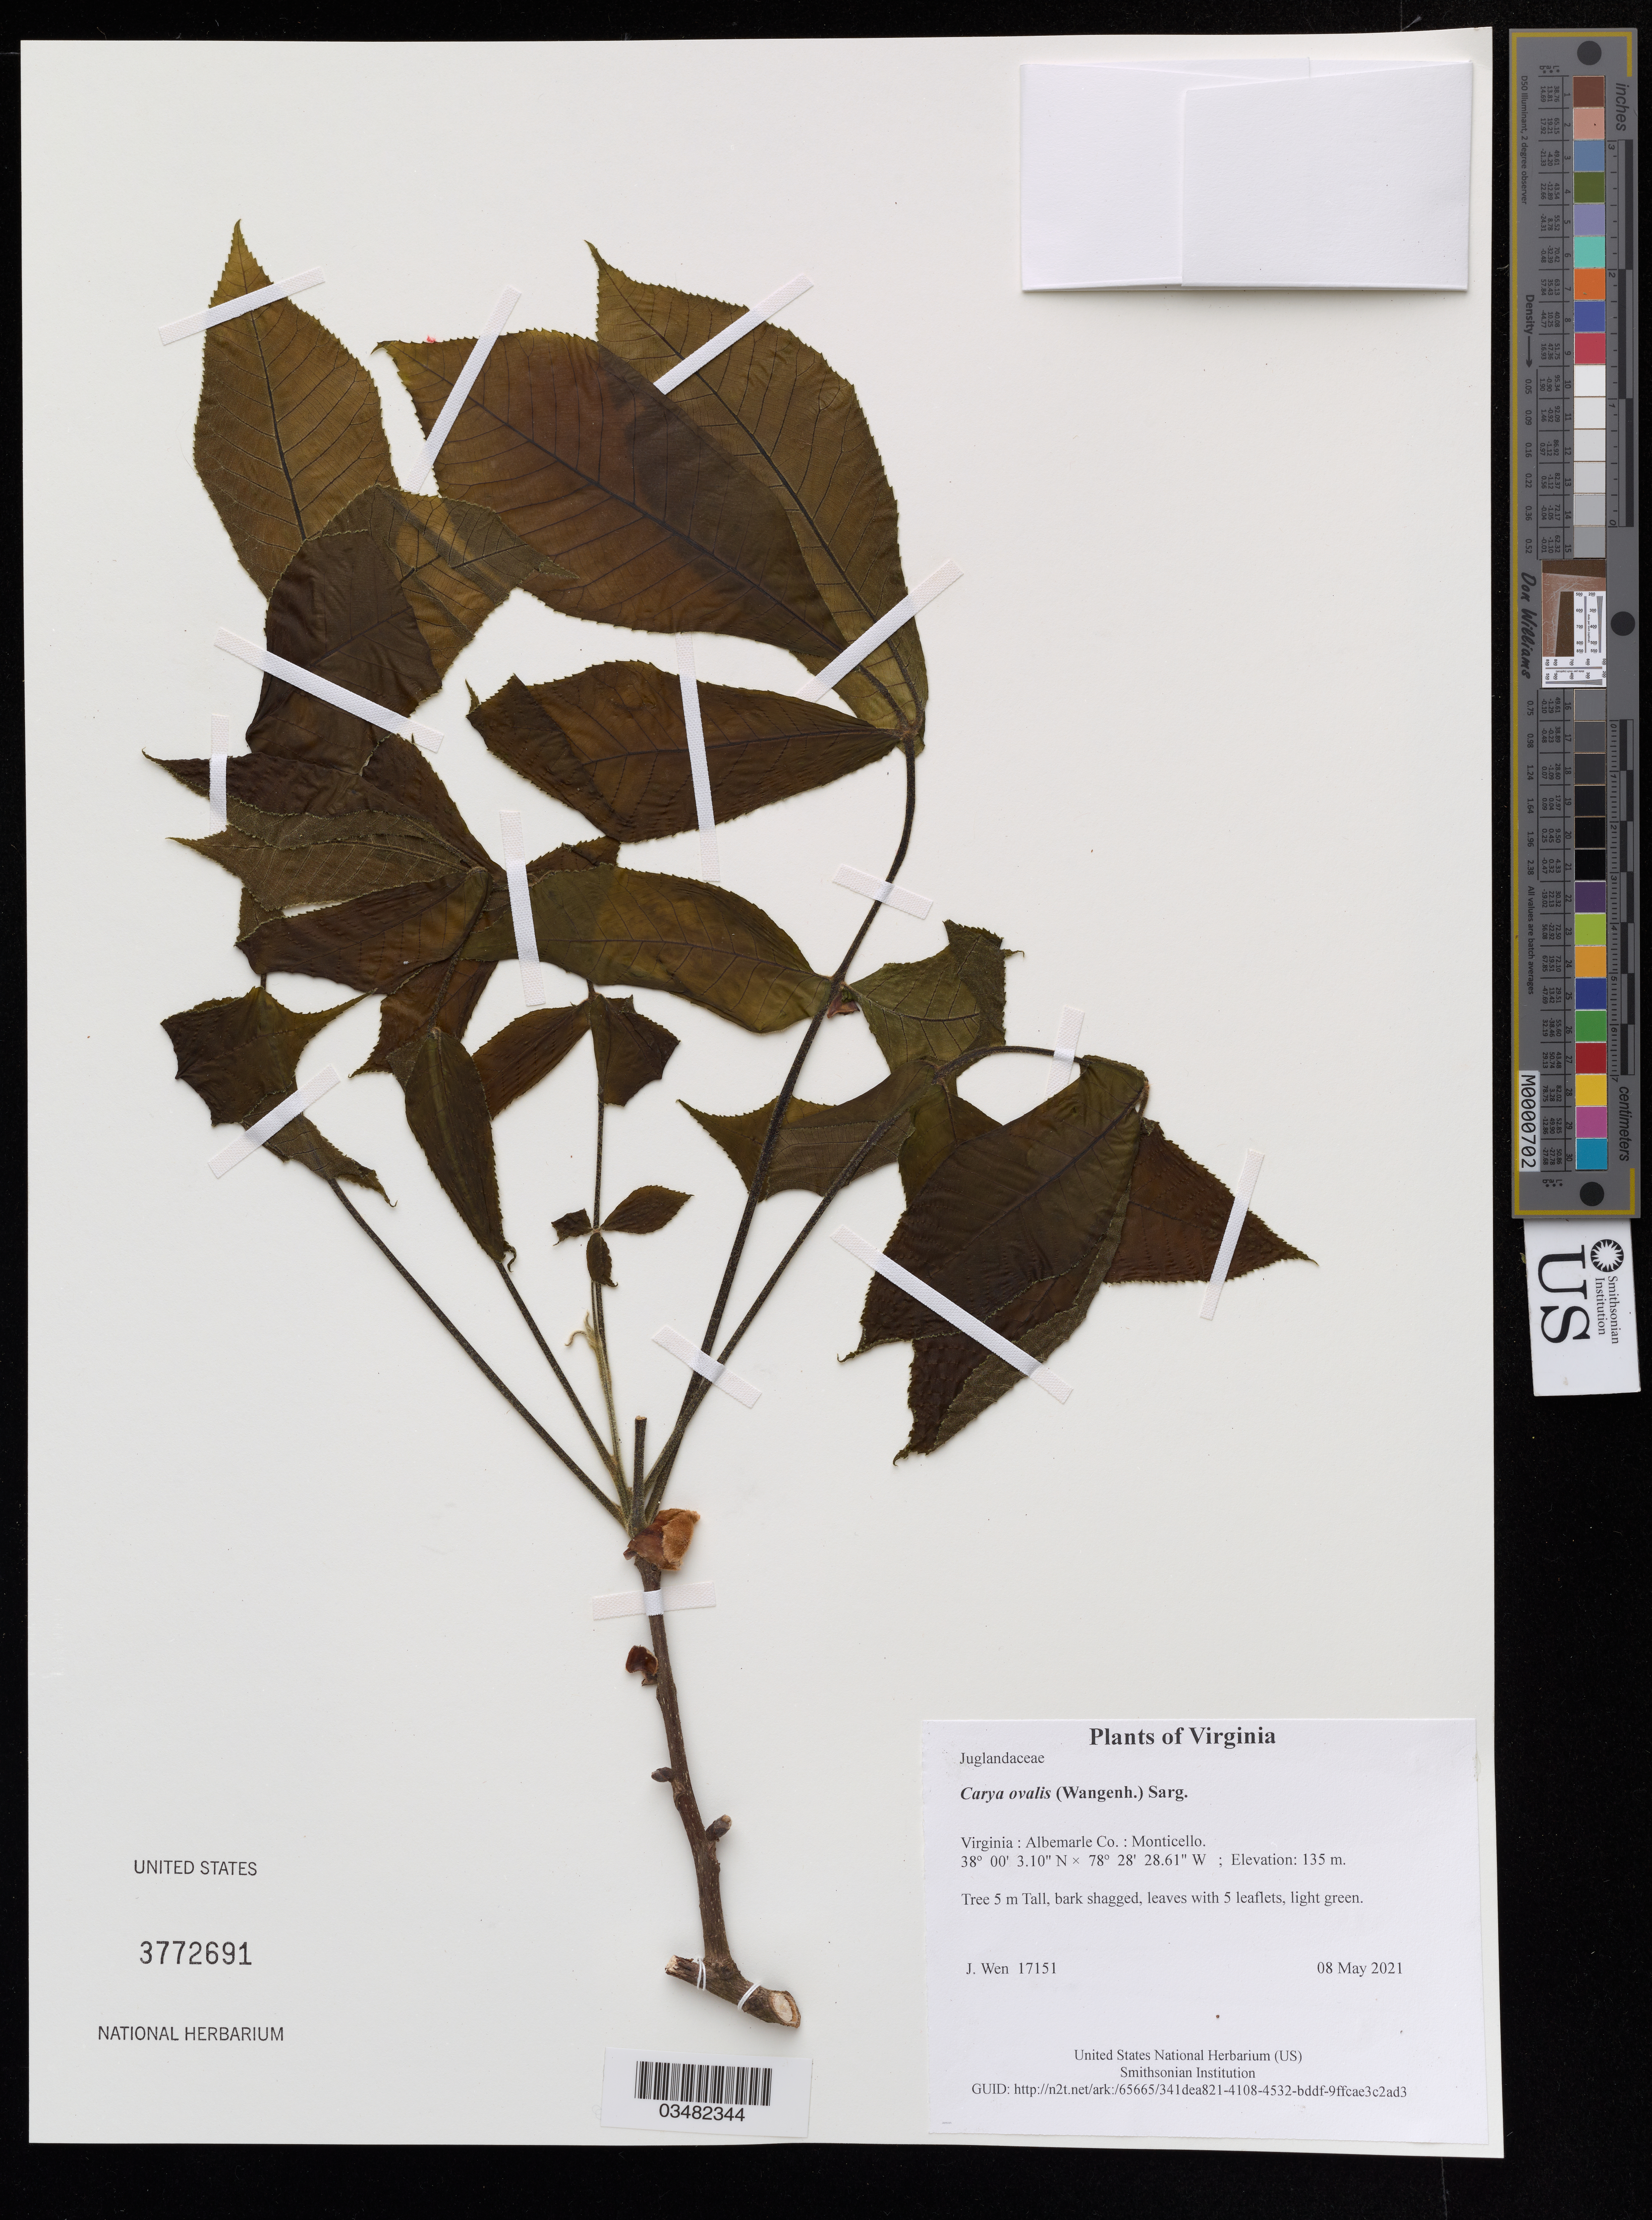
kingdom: Plantae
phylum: Tracheophyta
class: Magnoliopsida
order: Fagales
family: Juglandaceae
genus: Carya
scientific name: Carya ovalis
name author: (Wangenh.) Sarg.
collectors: J. Wen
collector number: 17151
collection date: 2021-05-08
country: United States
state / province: Virginia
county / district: Albemarle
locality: Monticello.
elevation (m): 135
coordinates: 38.000860 N, 78.474613 W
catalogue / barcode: US 3772691